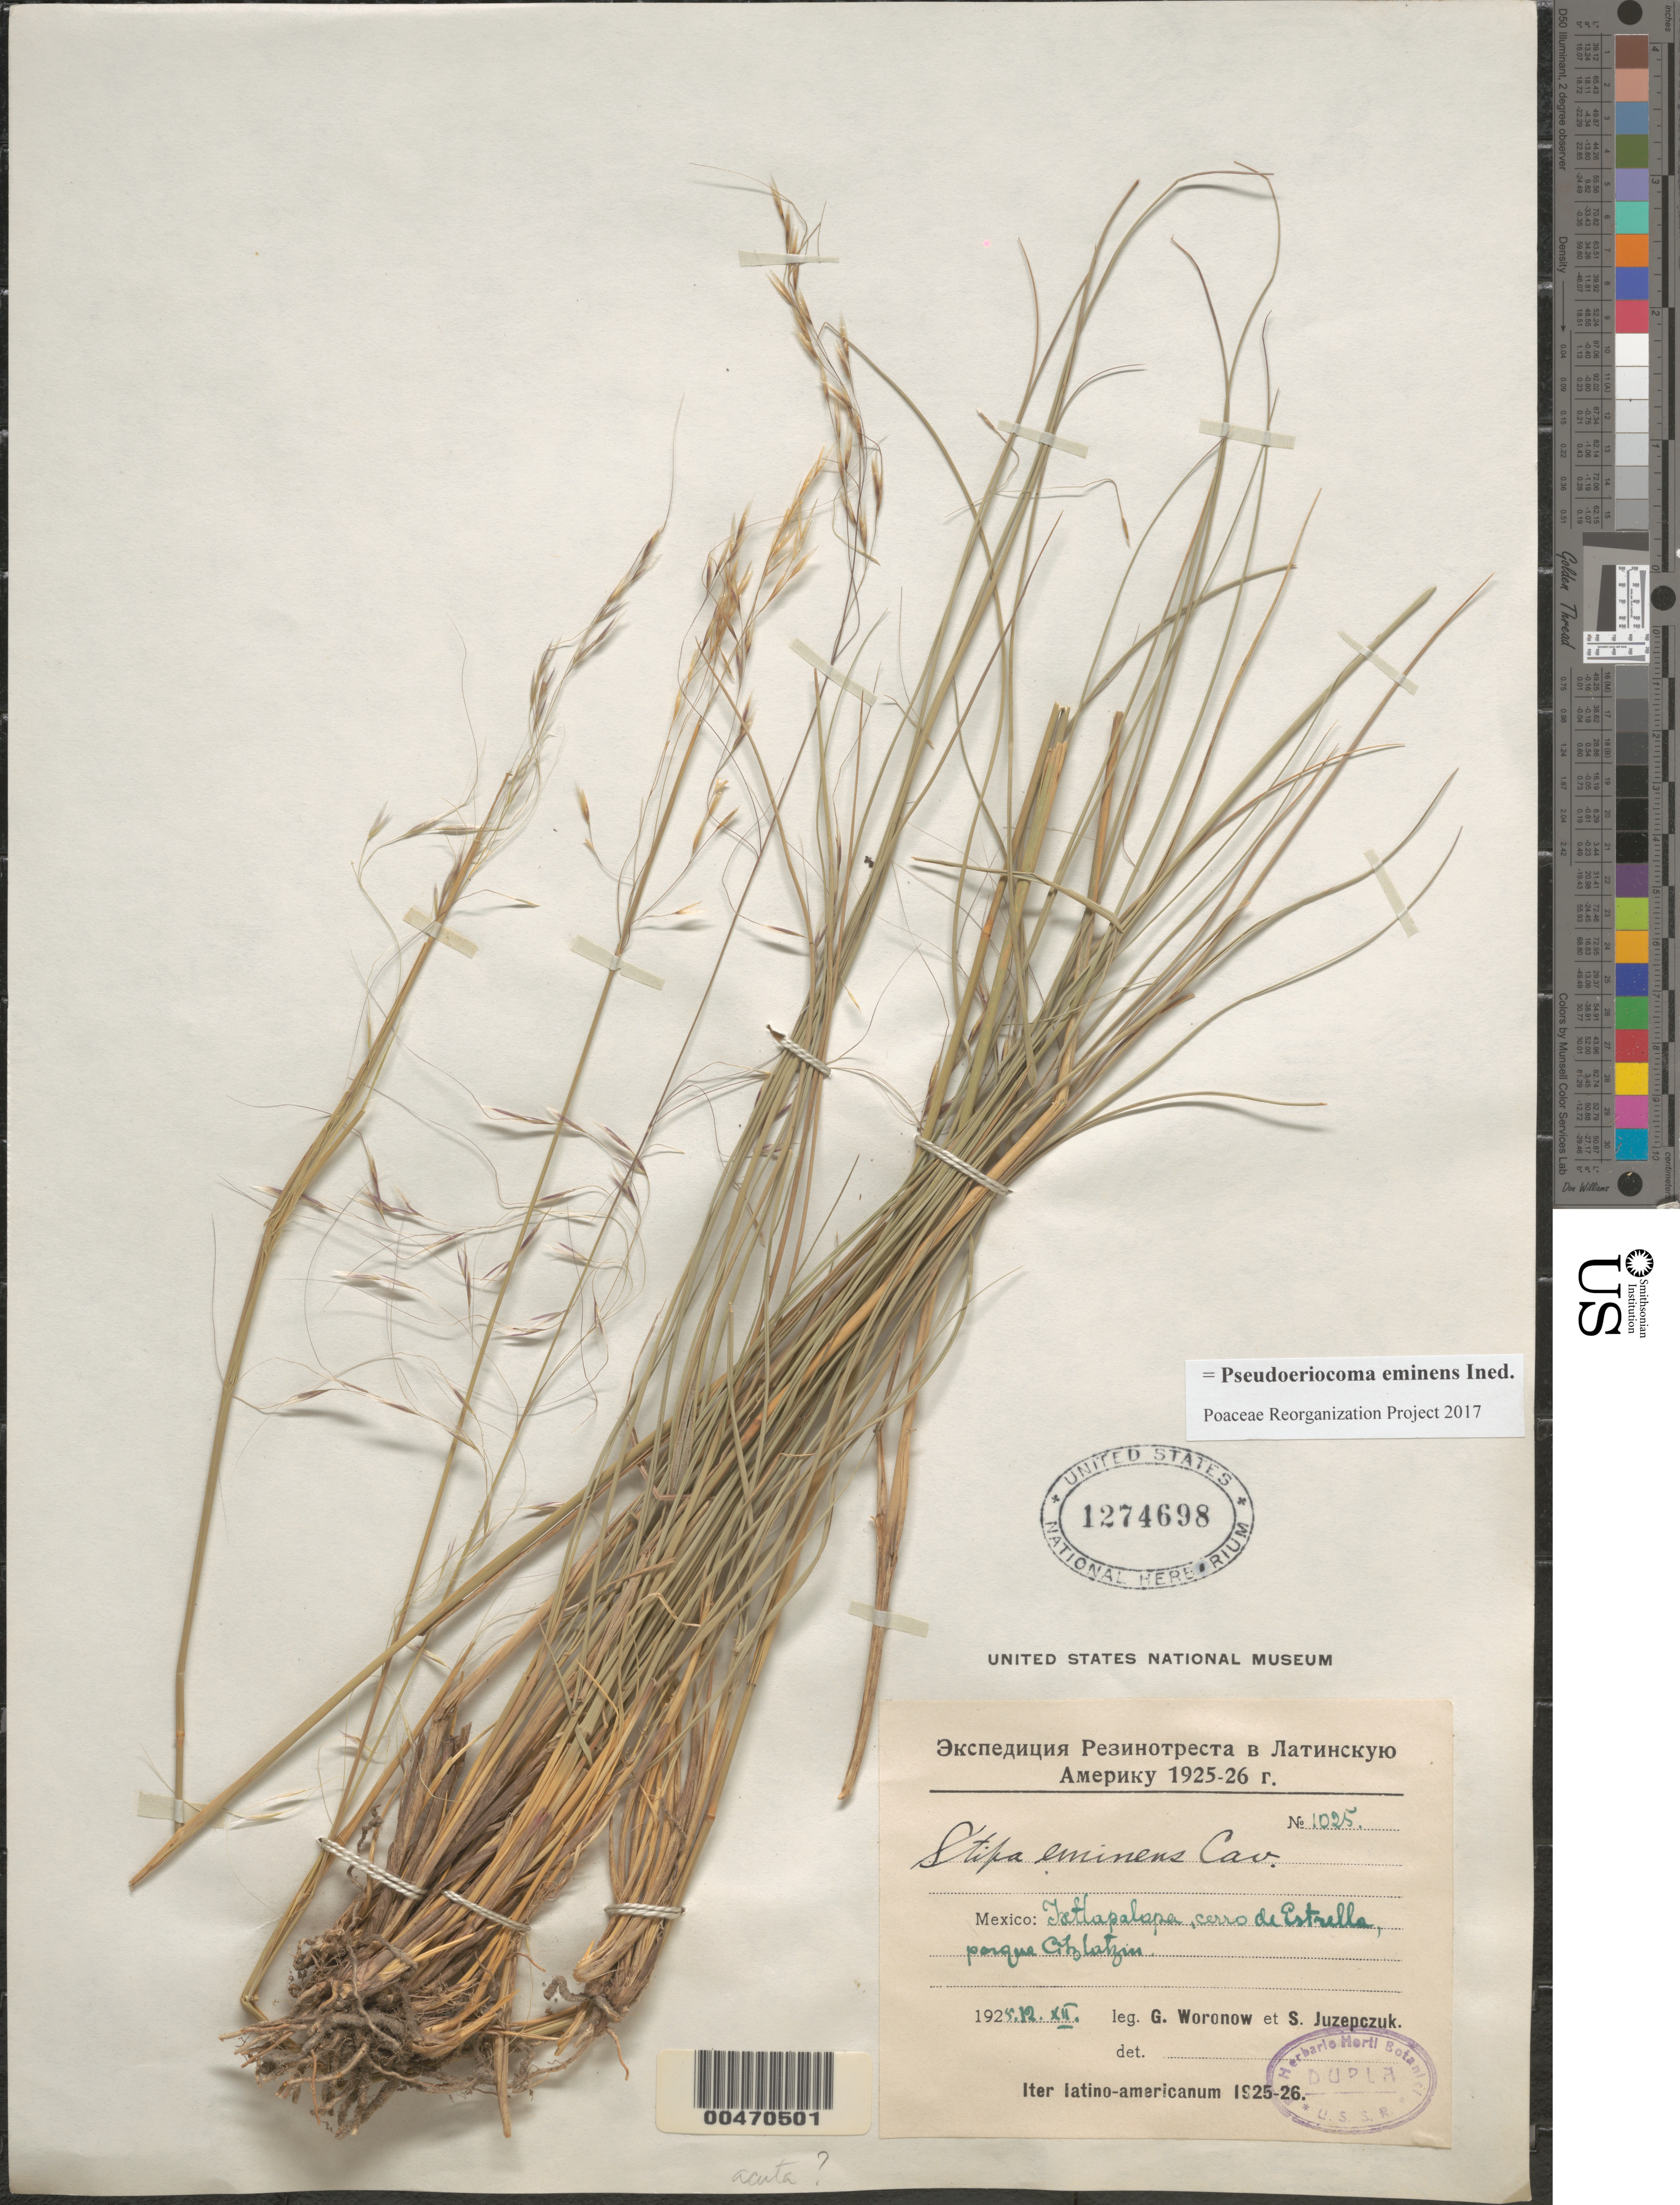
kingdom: Plantae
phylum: Tracheophyta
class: Liliopsida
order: Poales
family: Poaceae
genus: Pseudoeriocoma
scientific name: Pseudoeriocoma eminens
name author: (Cav.) Romasch.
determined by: Poaceae Reorganization Project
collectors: G. Woronow & S. V. Juzepczuk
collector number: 1025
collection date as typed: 12 Dec 1925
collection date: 1925-12-12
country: Mexico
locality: Tatlapalapa, cerro de Estrela, parque Citzlazin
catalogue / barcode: US 1274698